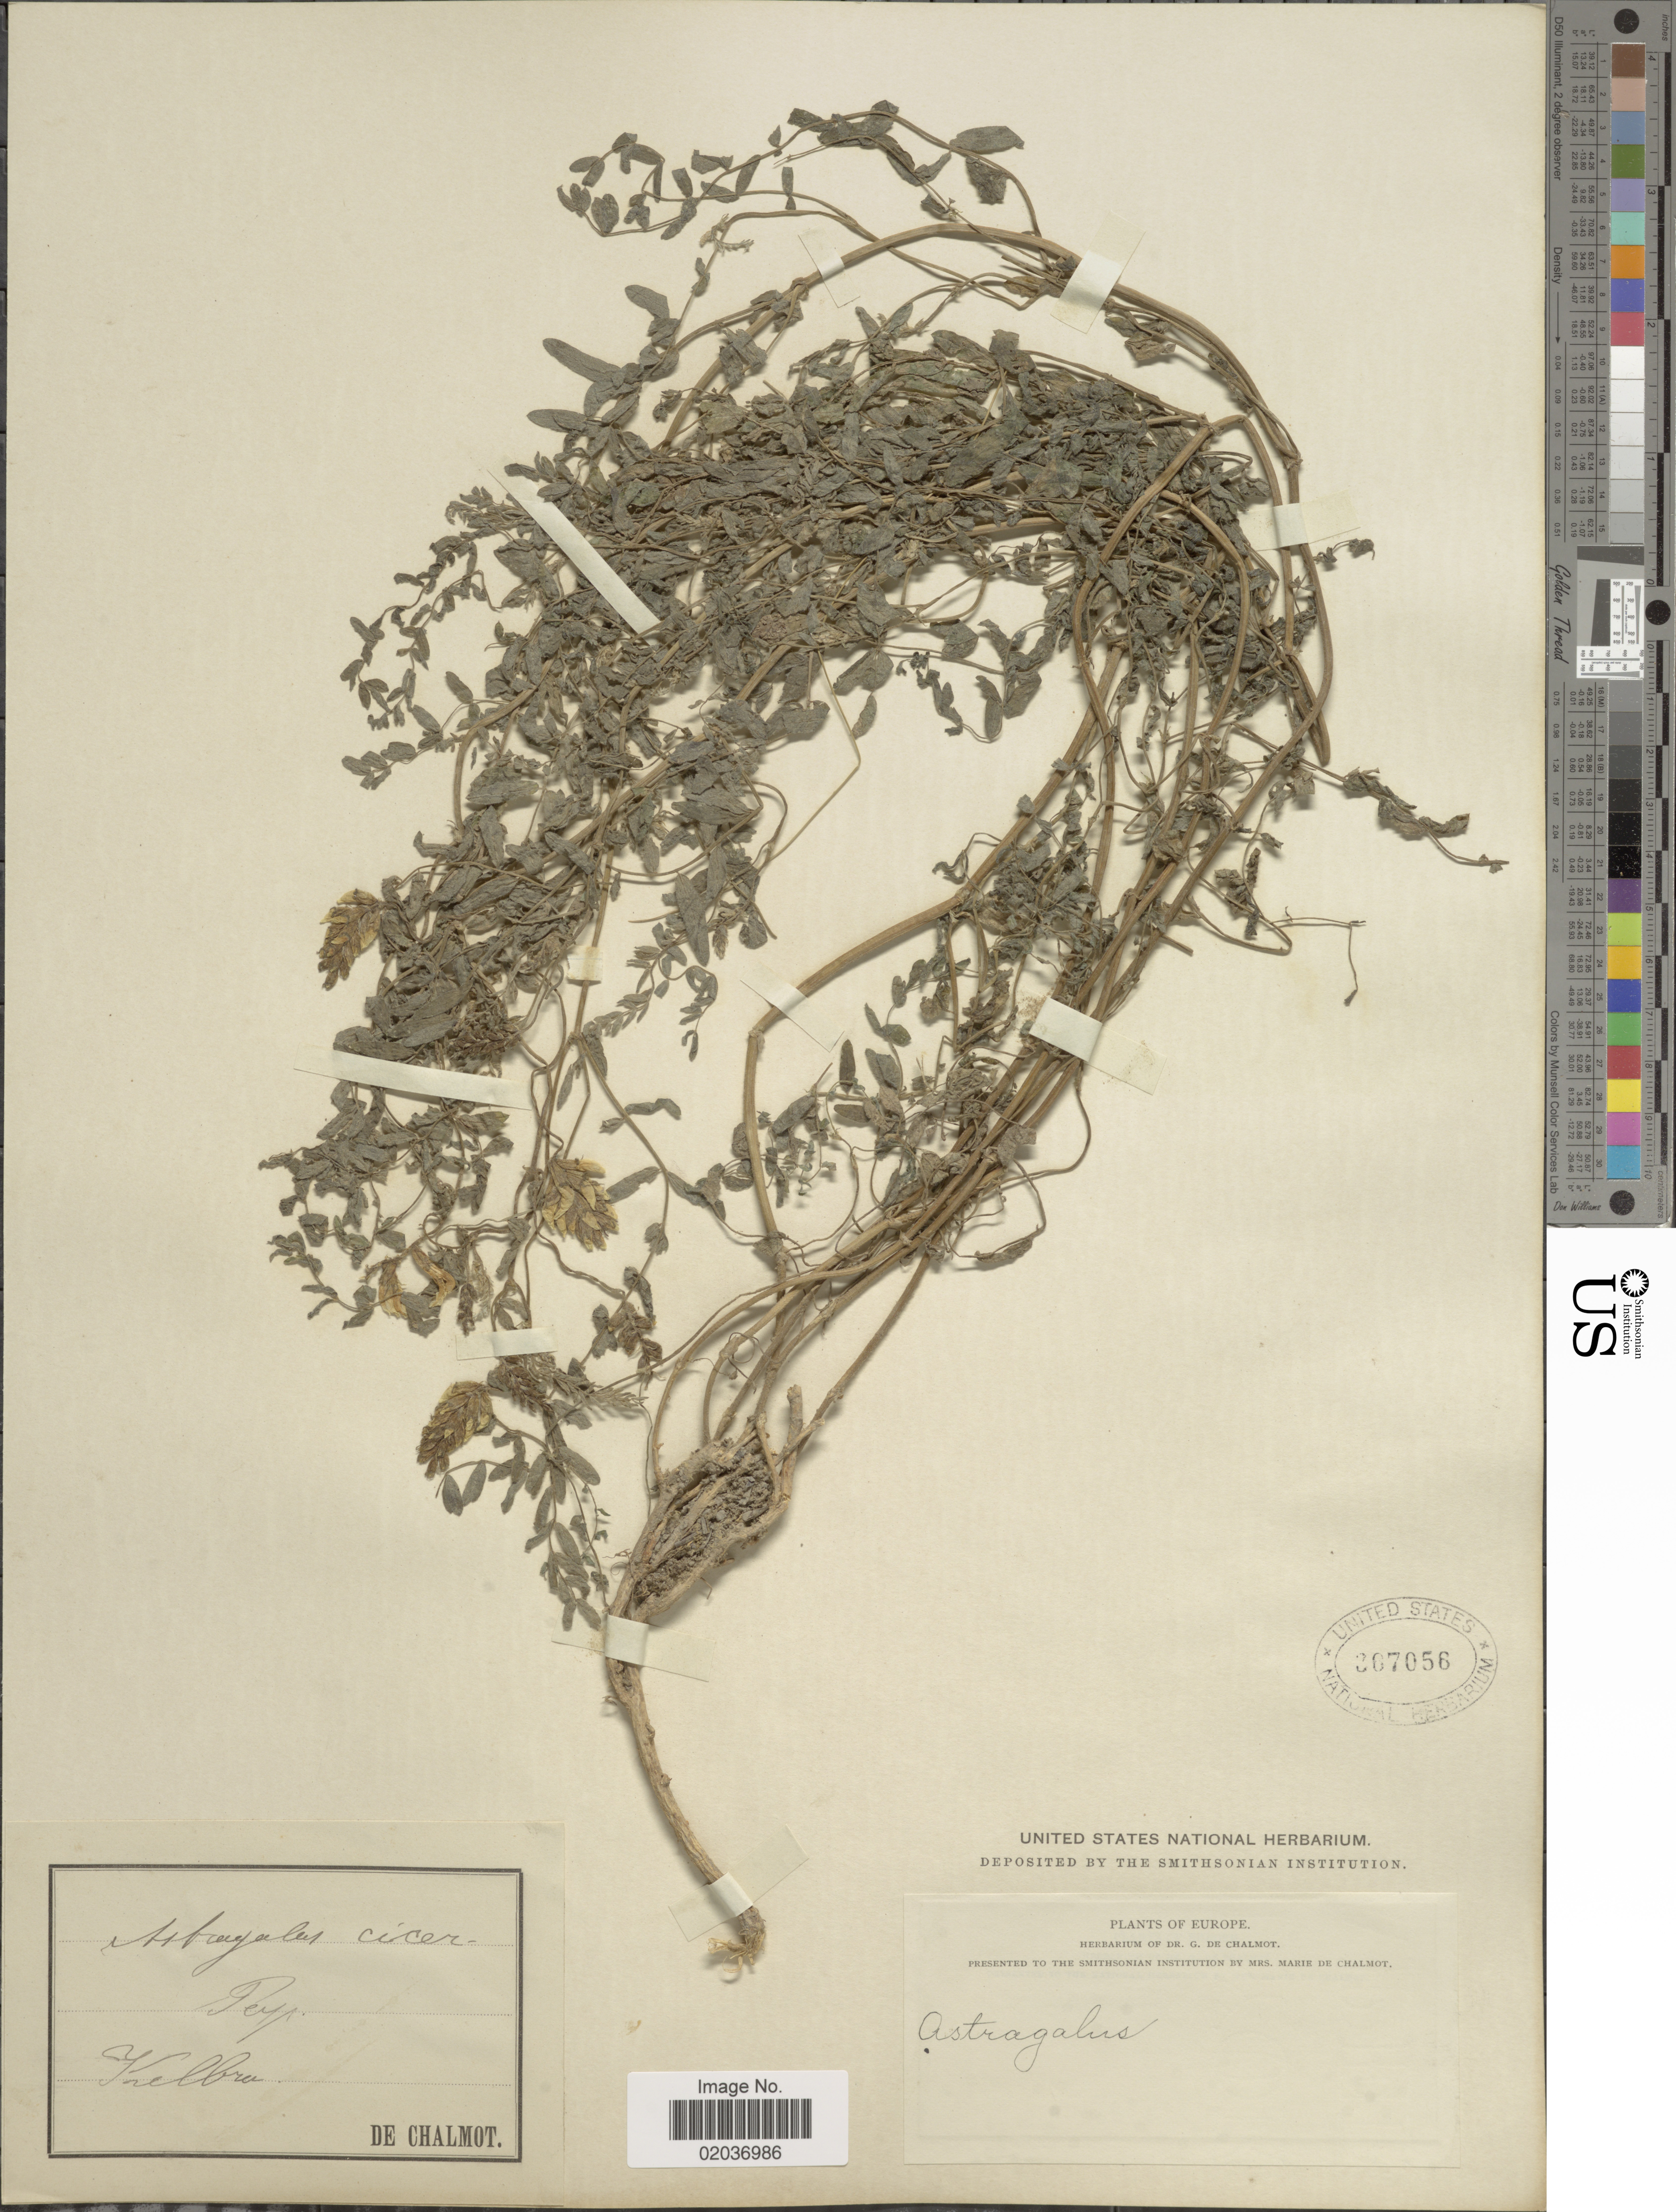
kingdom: Plantae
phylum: Tracheophyta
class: Magnoliopsida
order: Fabales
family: Fabaceae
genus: Astragalus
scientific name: Astragalus cicer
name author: L.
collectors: G. de Chalmot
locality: Europe. Trelbru [interpreted]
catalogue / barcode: US 367056